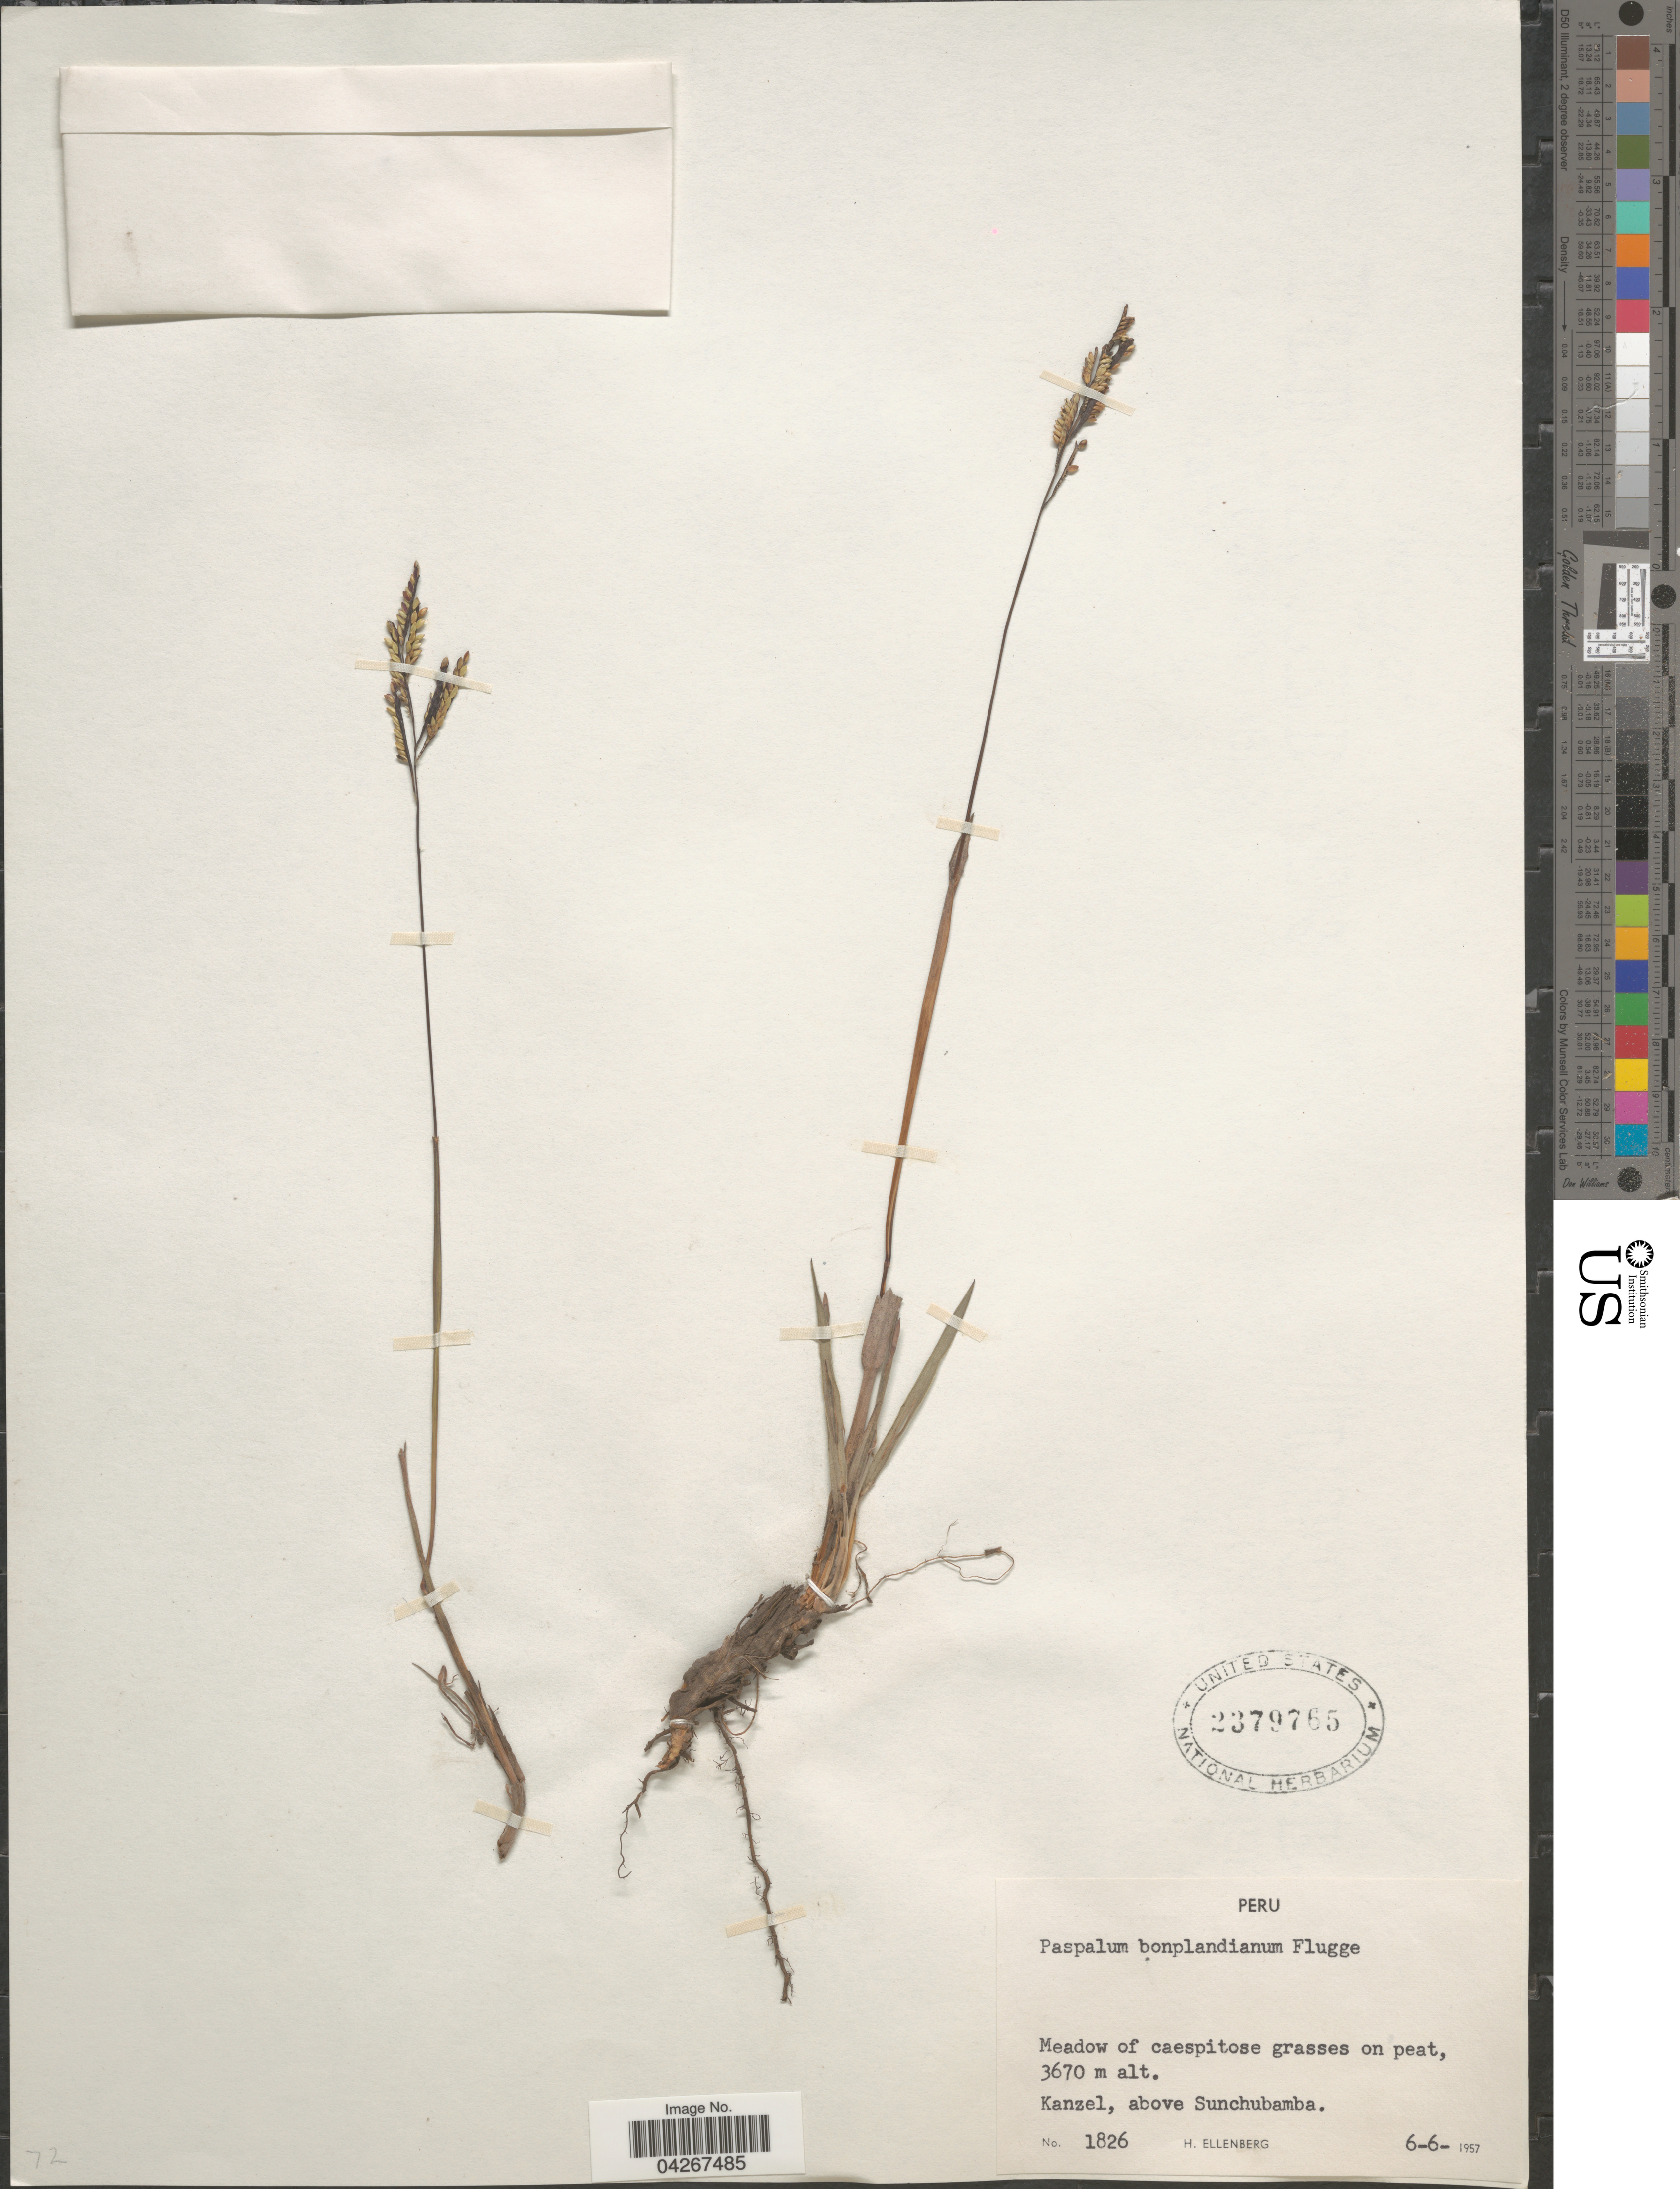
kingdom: Plantae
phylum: Tracheophyta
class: Liliopsida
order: Poales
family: Poaceae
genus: Paspalum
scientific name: Paspalum bonplandianum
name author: Flüggé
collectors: H. Ellenberg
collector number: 1826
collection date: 1957-06-06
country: Peru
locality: Kanzel, above Sunchubamba.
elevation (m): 3670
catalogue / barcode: US 2379765